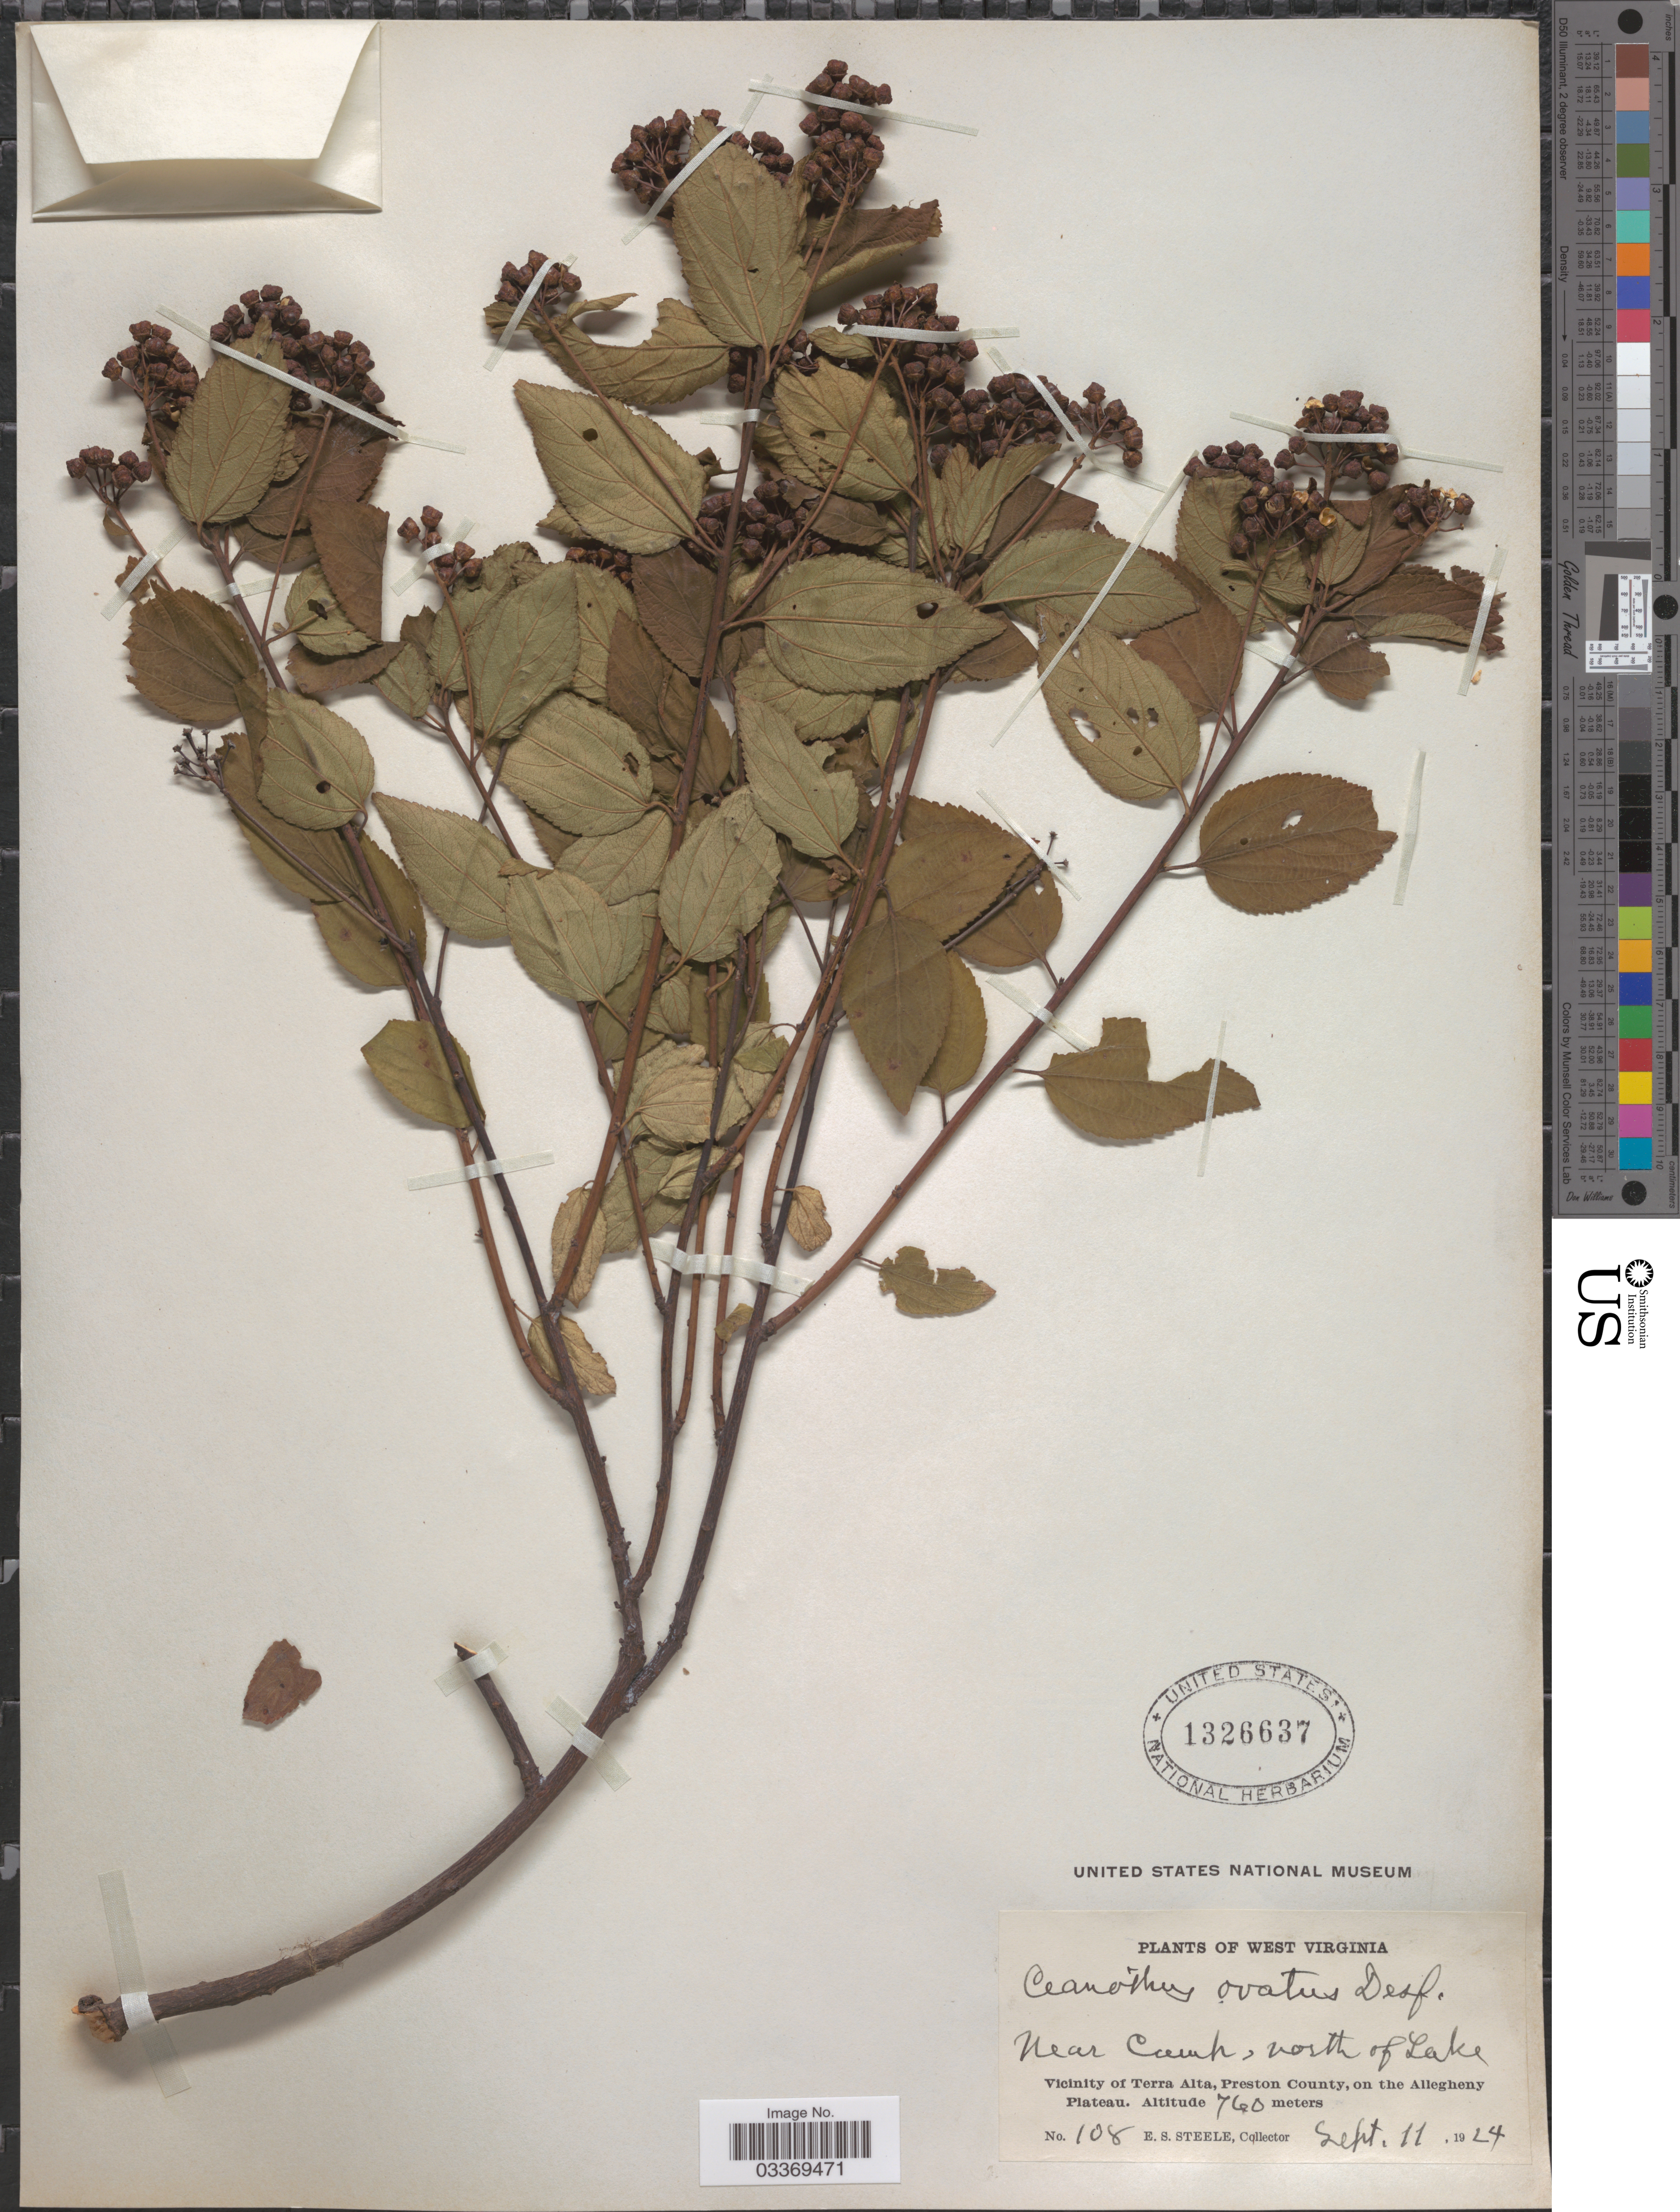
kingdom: Plantae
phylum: Tracheophyta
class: Magnoliopsida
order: Rosales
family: Rhamnaceae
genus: Ceanothus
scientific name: Ceanothus ovatus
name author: Desf.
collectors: E. Steele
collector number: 108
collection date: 1924-09-11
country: United States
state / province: West Virginia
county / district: Preston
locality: Near Camp, north of Lake. Vicinity of Terra Alta, Preston County, on the Allegheny Plateau.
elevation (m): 760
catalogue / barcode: US 1326637